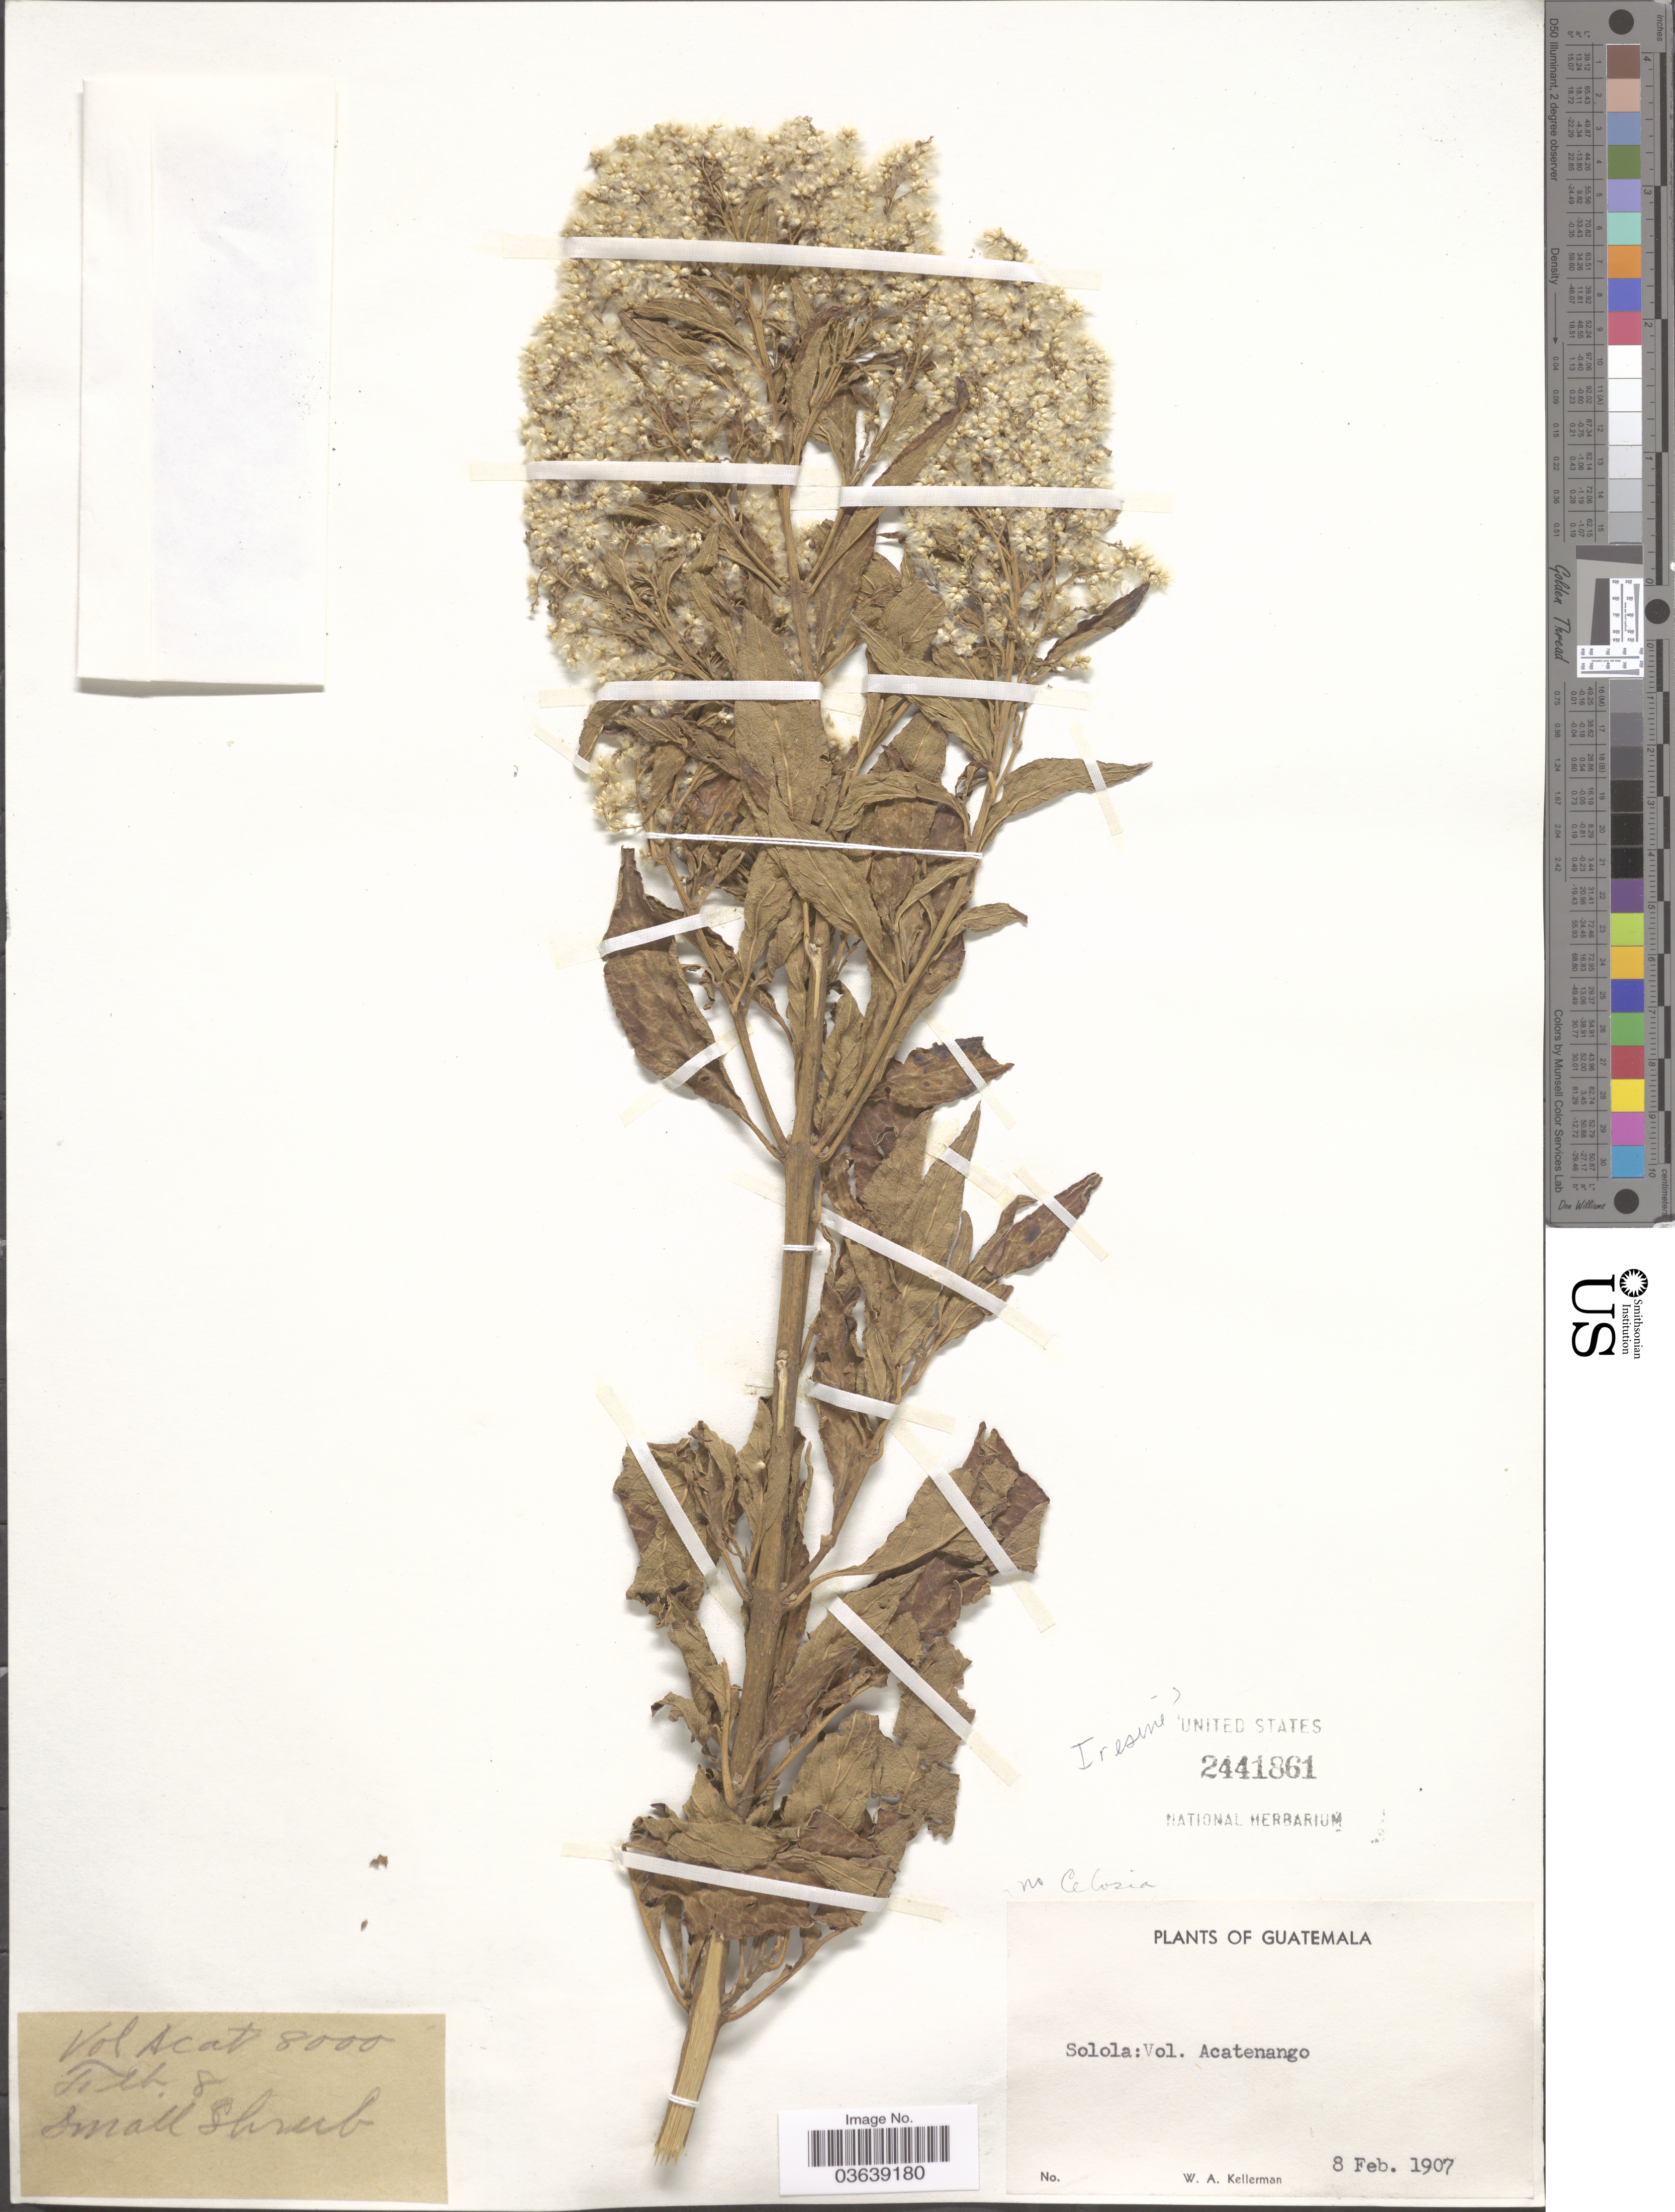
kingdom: Plantae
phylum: Tracheophyta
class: Magnoliopsida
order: Caryophyllales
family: Amaranthaceae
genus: Iresine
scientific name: Iresine sp.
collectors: W. Kellerman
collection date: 1907-02-08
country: Guatemala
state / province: Sololá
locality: Vol. Acatenango.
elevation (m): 2438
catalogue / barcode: US 2441861